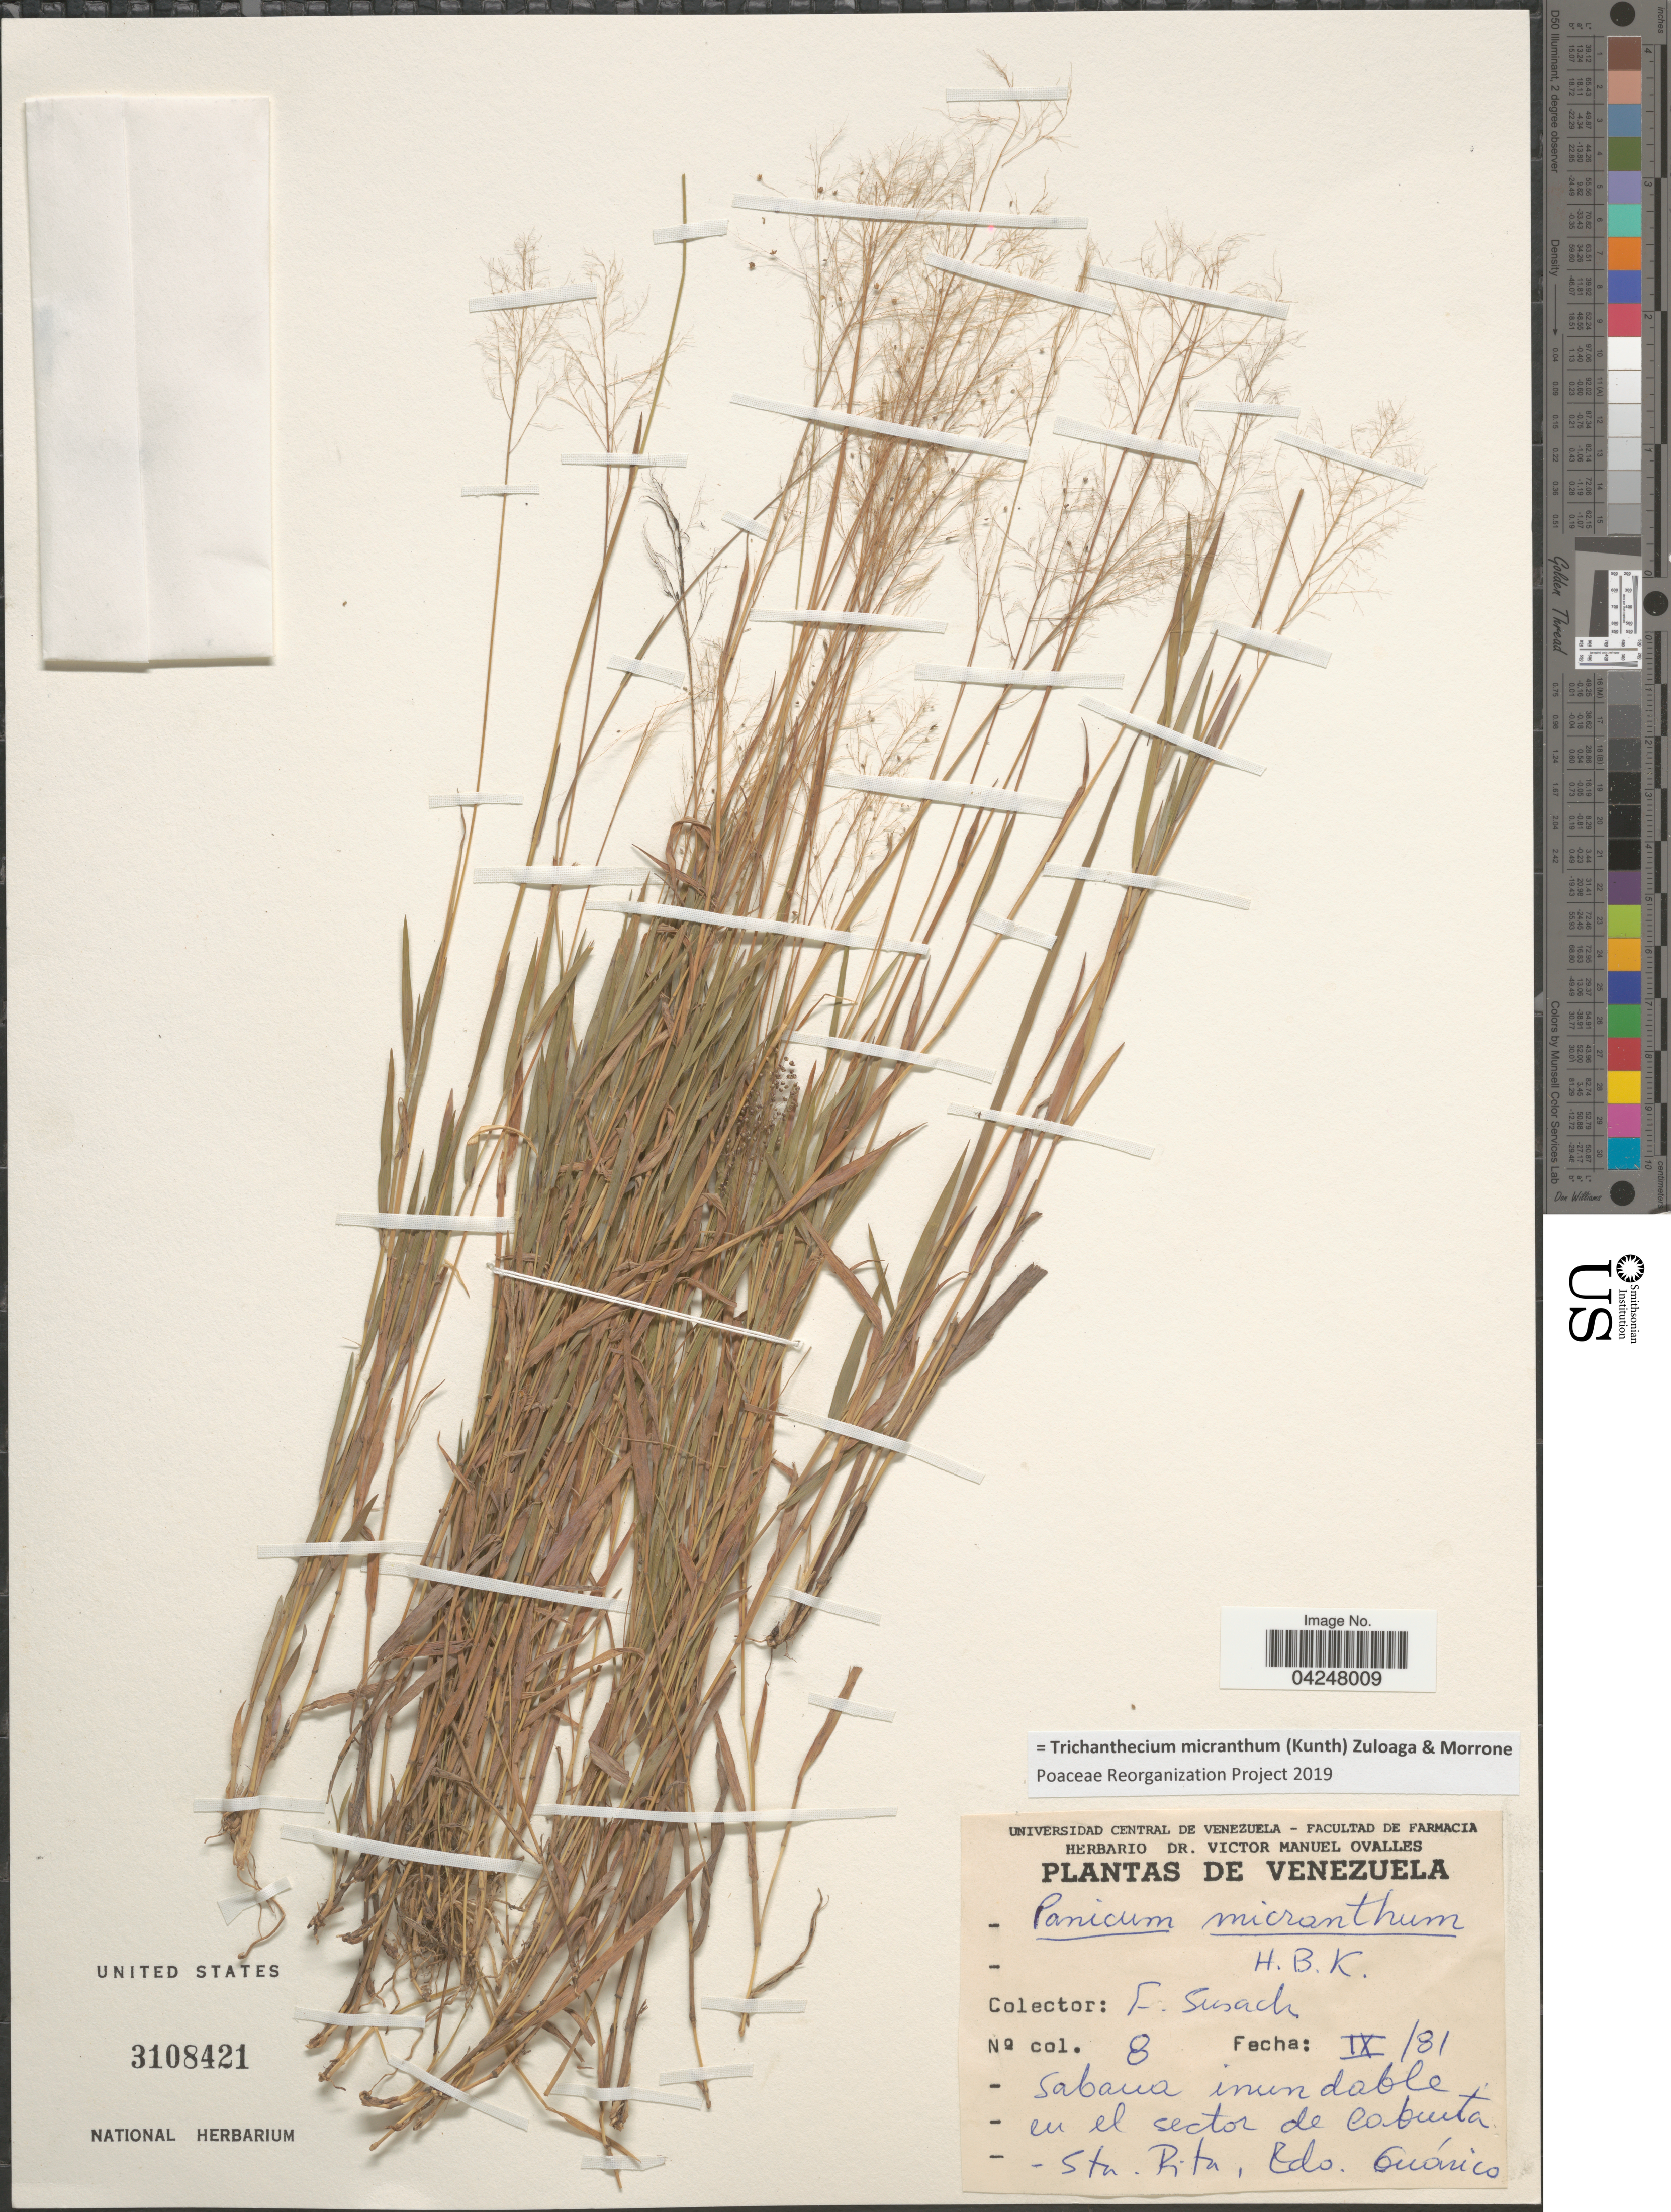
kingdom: Plantae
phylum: Tracheophyta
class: Liliopsida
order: Poales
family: Poaceae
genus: Trichanthecium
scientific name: Trichanthecium micranthum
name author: (Kunth) Zuloaga & Morrone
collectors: F. Susach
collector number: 8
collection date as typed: Transcribed d/m/y: /9/81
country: Venezuela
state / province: Guarico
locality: Sabana inundable en el sector de Cobruta. Sta. Rita.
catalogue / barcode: US 3108421